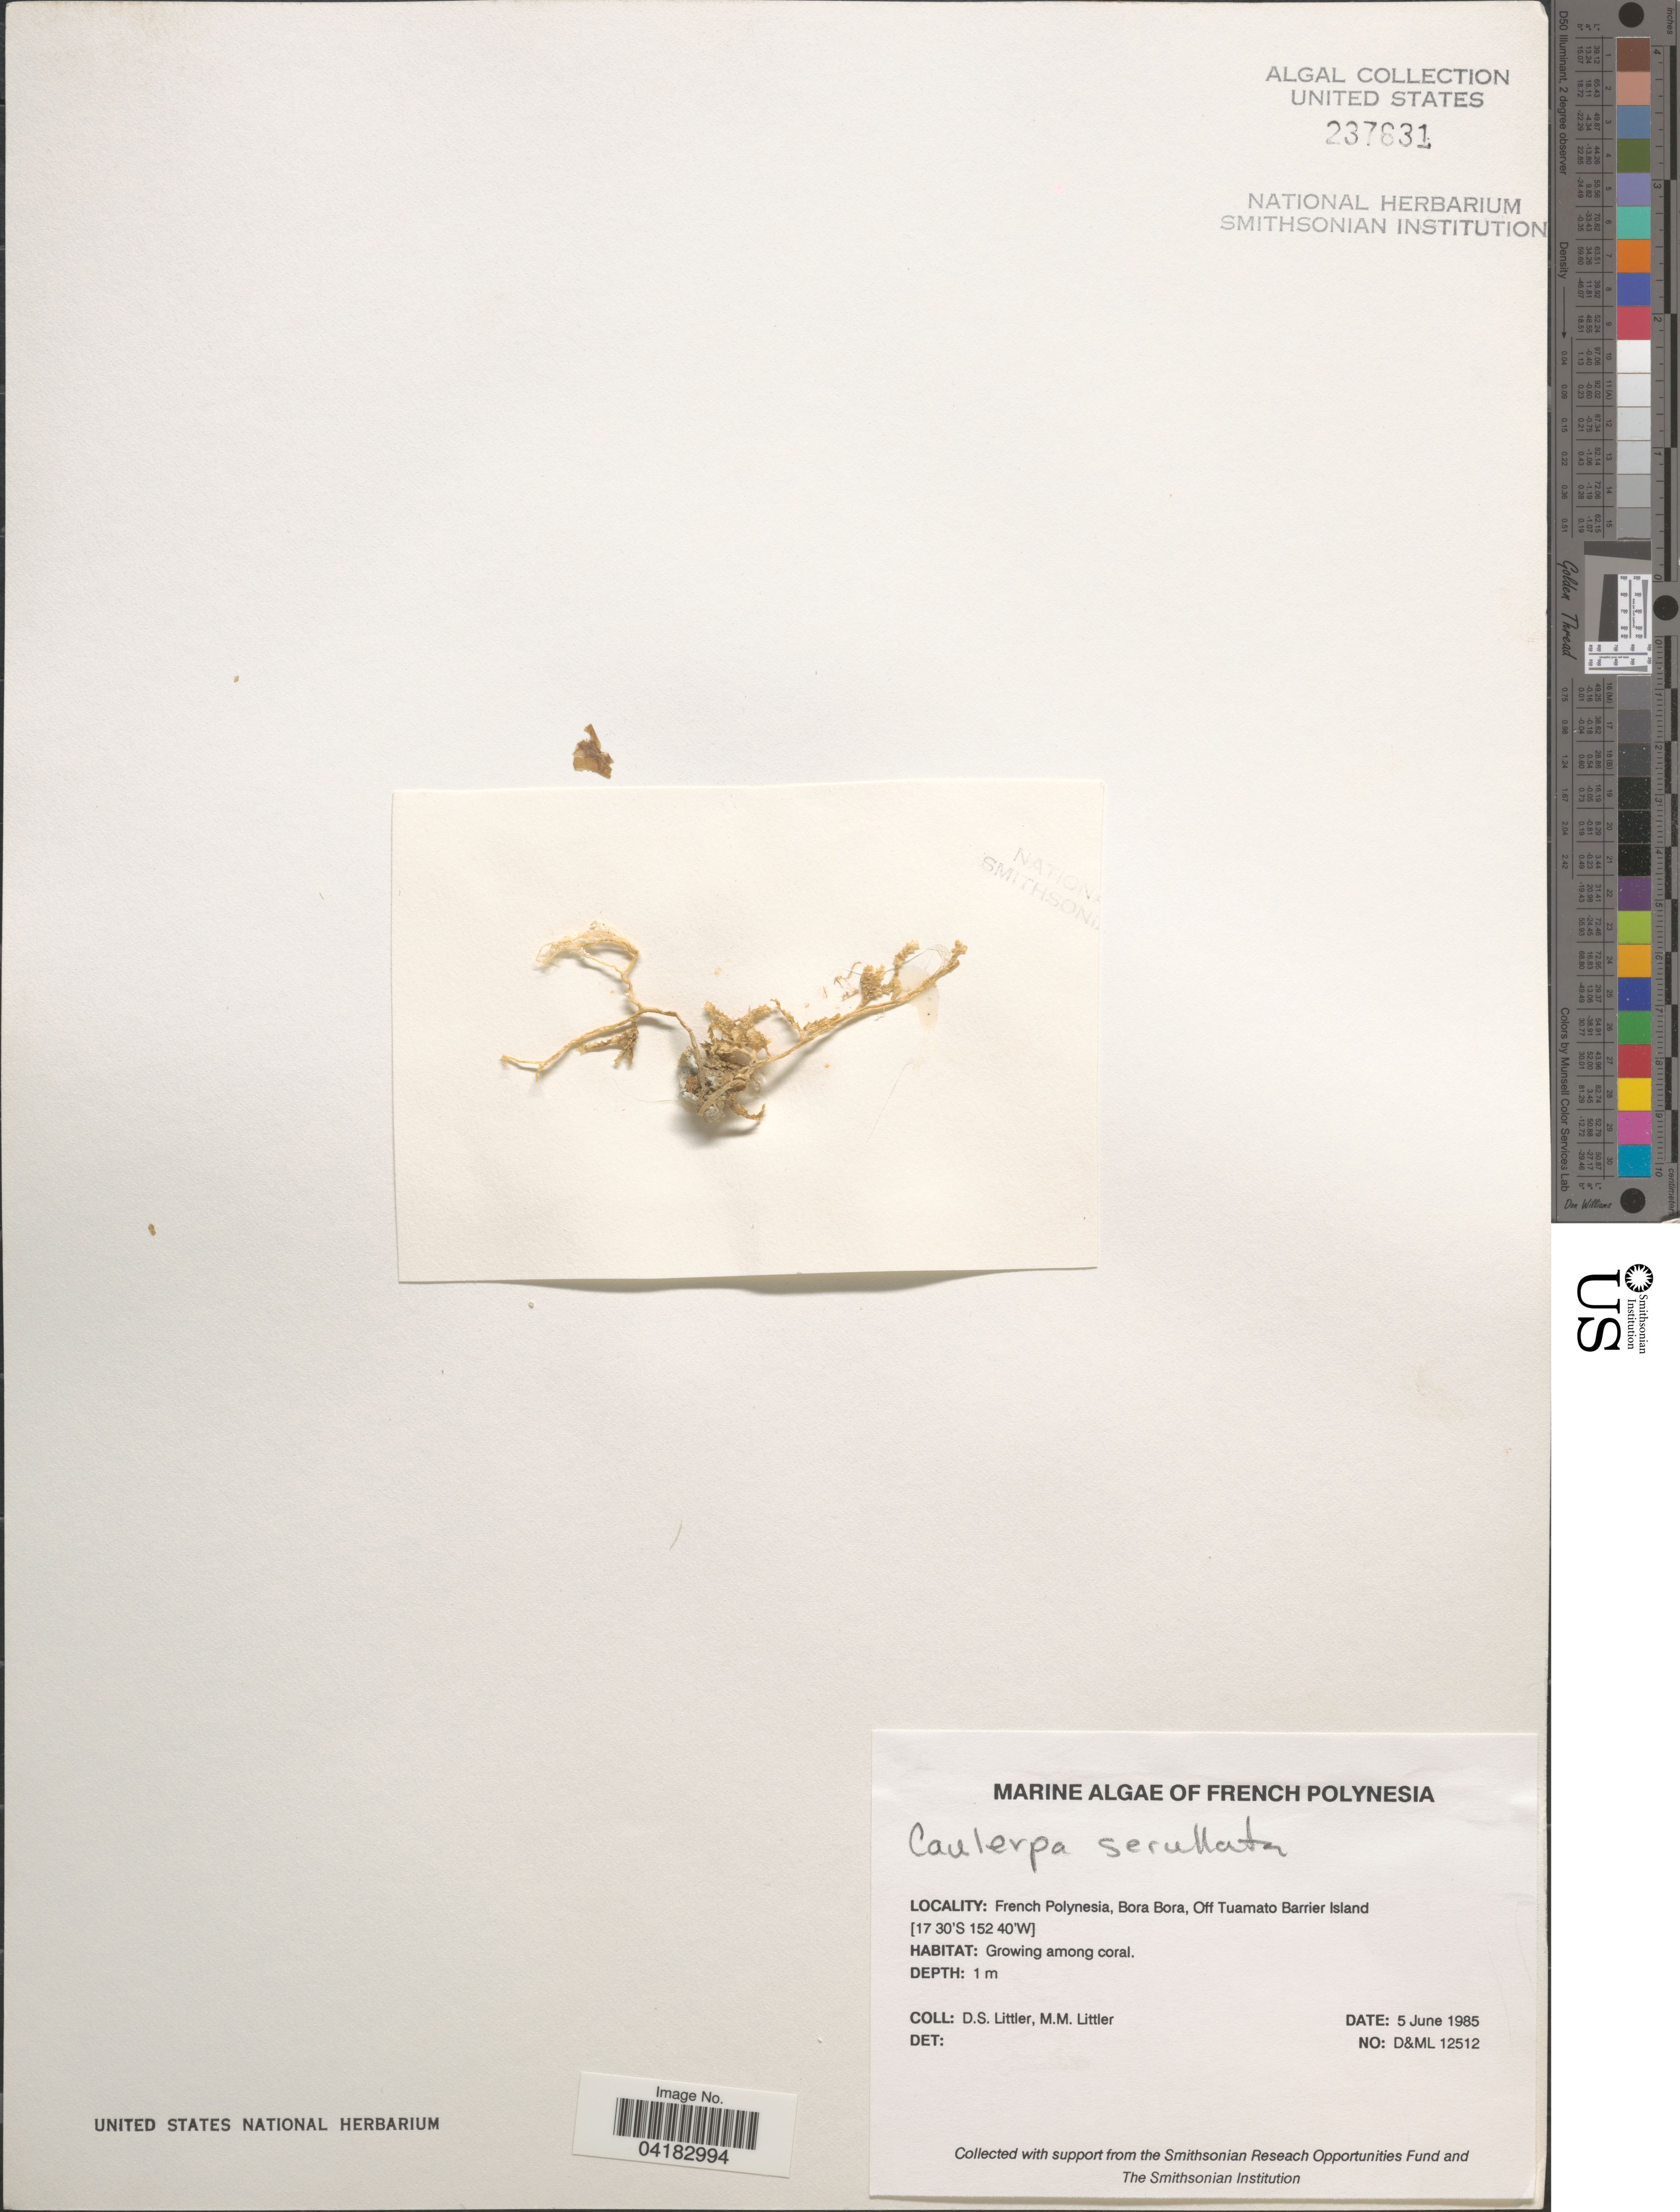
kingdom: Plantae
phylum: Chlorophyta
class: Ulvophyceae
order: Bryopsidales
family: Caulerpaceae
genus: Caulerpa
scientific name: Caulerpa serrulata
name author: (Forssk.) J. Agardh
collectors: D. S. Littler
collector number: D&ML12512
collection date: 1985-06-05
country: French Polynesia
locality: Bora Bora, Off Tuamato Barrier Island.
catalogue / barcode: US 237631